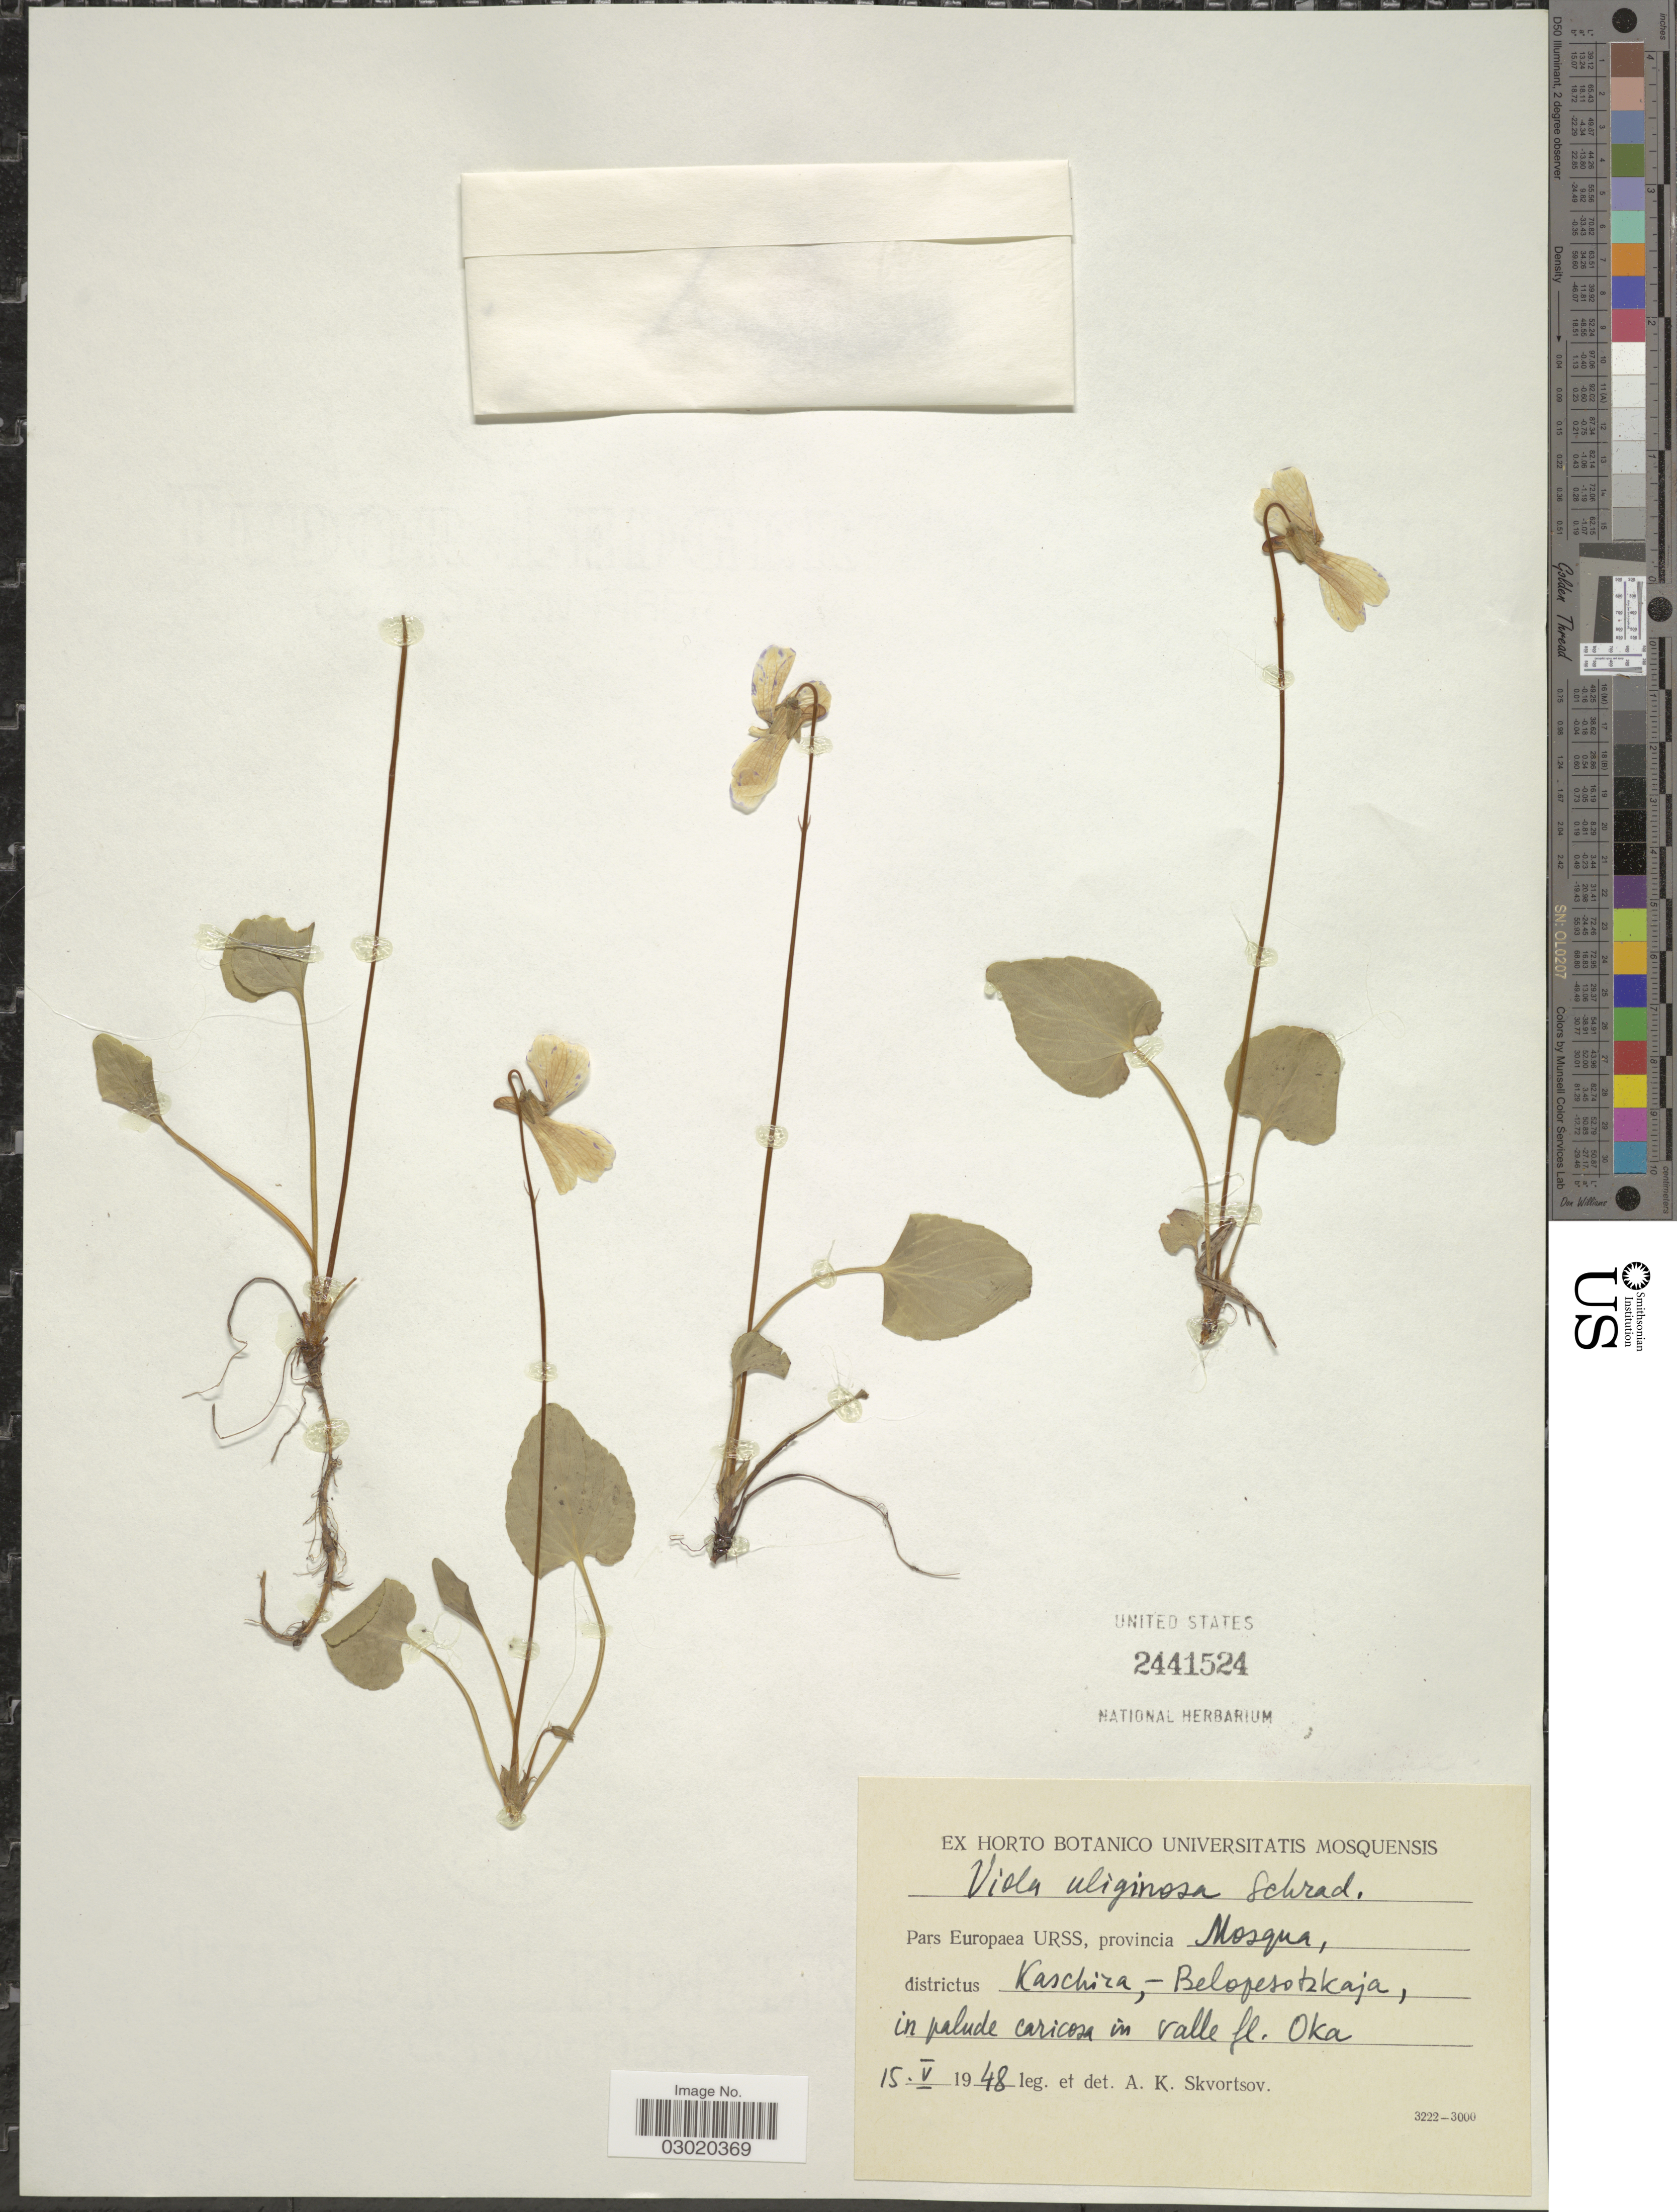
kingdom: Plantae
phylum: Tracheophyta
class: Magnoliopsida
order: Malpighiales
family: Violaceae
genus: Viola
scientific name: Viola uliginosa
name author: Besser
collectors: A. K. Skvortsov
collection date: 1948-05-15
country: Russian Federation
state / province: Moscow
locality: Pars Europaea URSS, provincia Mosqua, districtus Kaschira, - Belopesotzkaja, in palude caricosa in valle fl. Oka.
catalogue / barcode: US 2441524